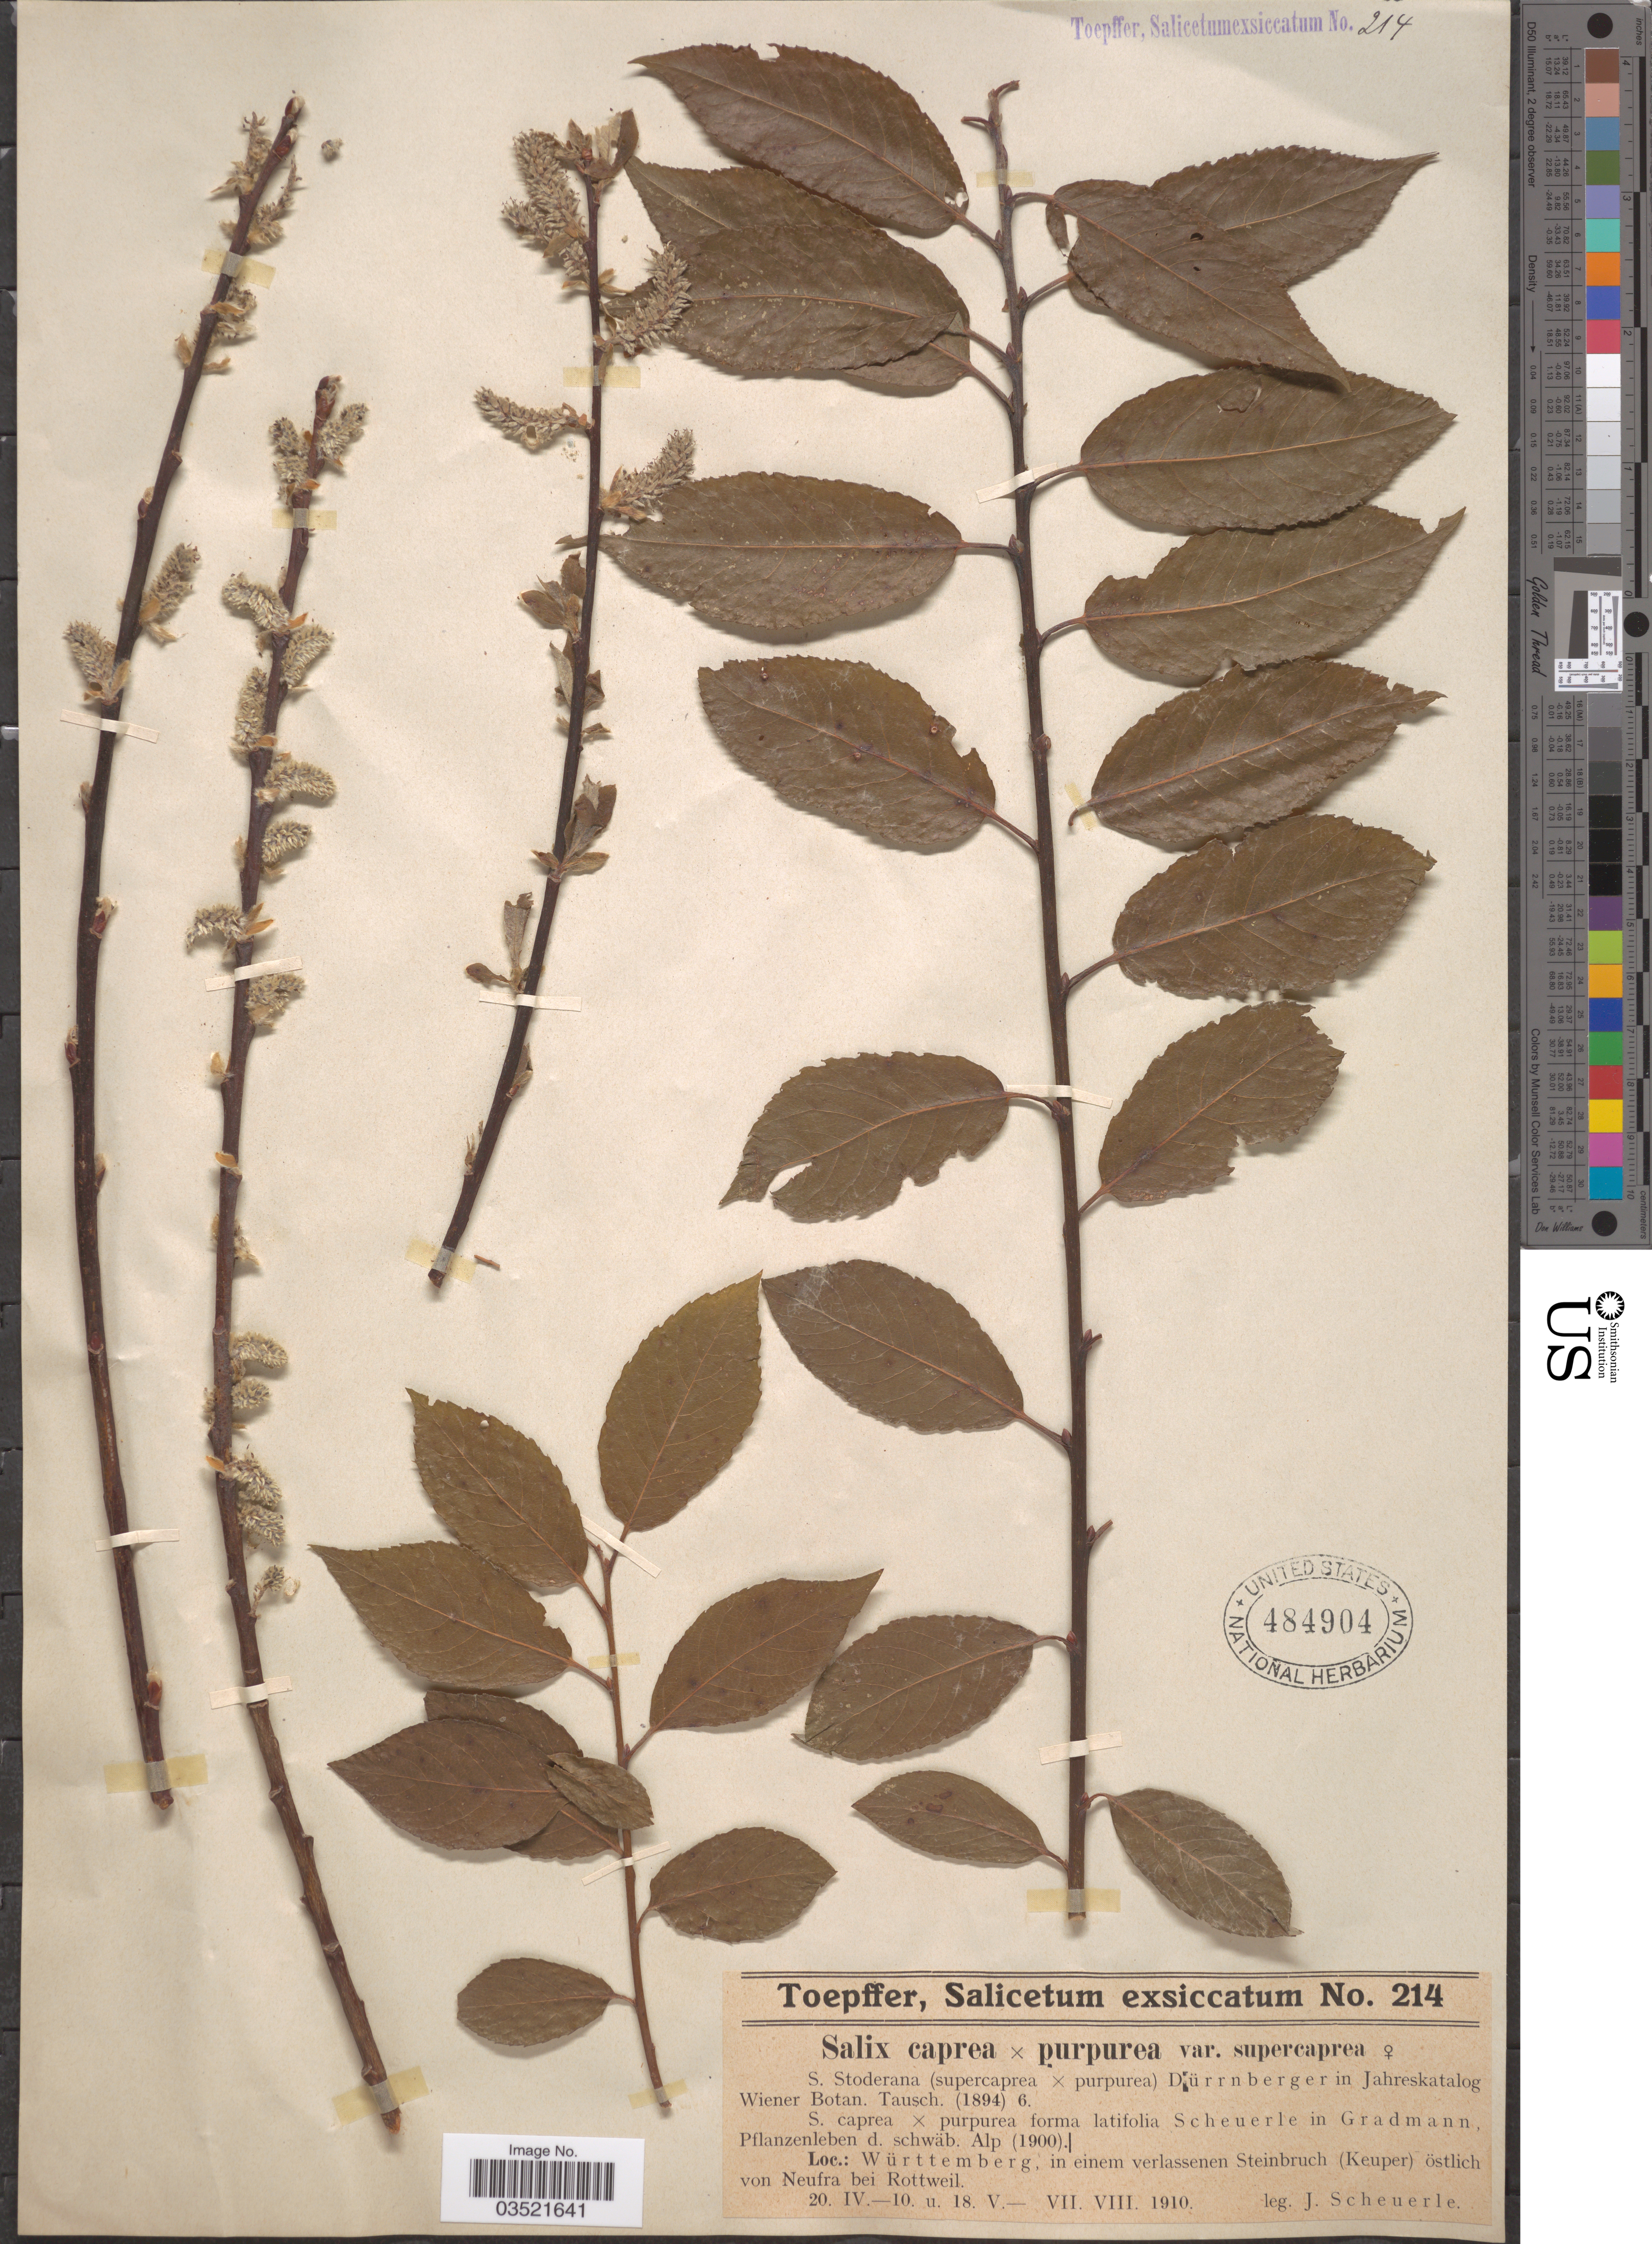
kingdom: Plantae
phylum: Tracheophyta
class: Magnoliopsida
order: Malpighiales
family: Salicaceae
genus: Salix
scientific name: Salix caprea x S. purpurea var. supercaprea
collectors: J. Scheuerle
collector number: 214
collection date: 1910-04-20/1910-08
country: Germany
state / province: Baden-Württemberg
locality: Württemberg, in einem verlassenen Steinbruch (Keuper) östlich von Neufra bei Rottweil.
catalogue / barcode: US 484904